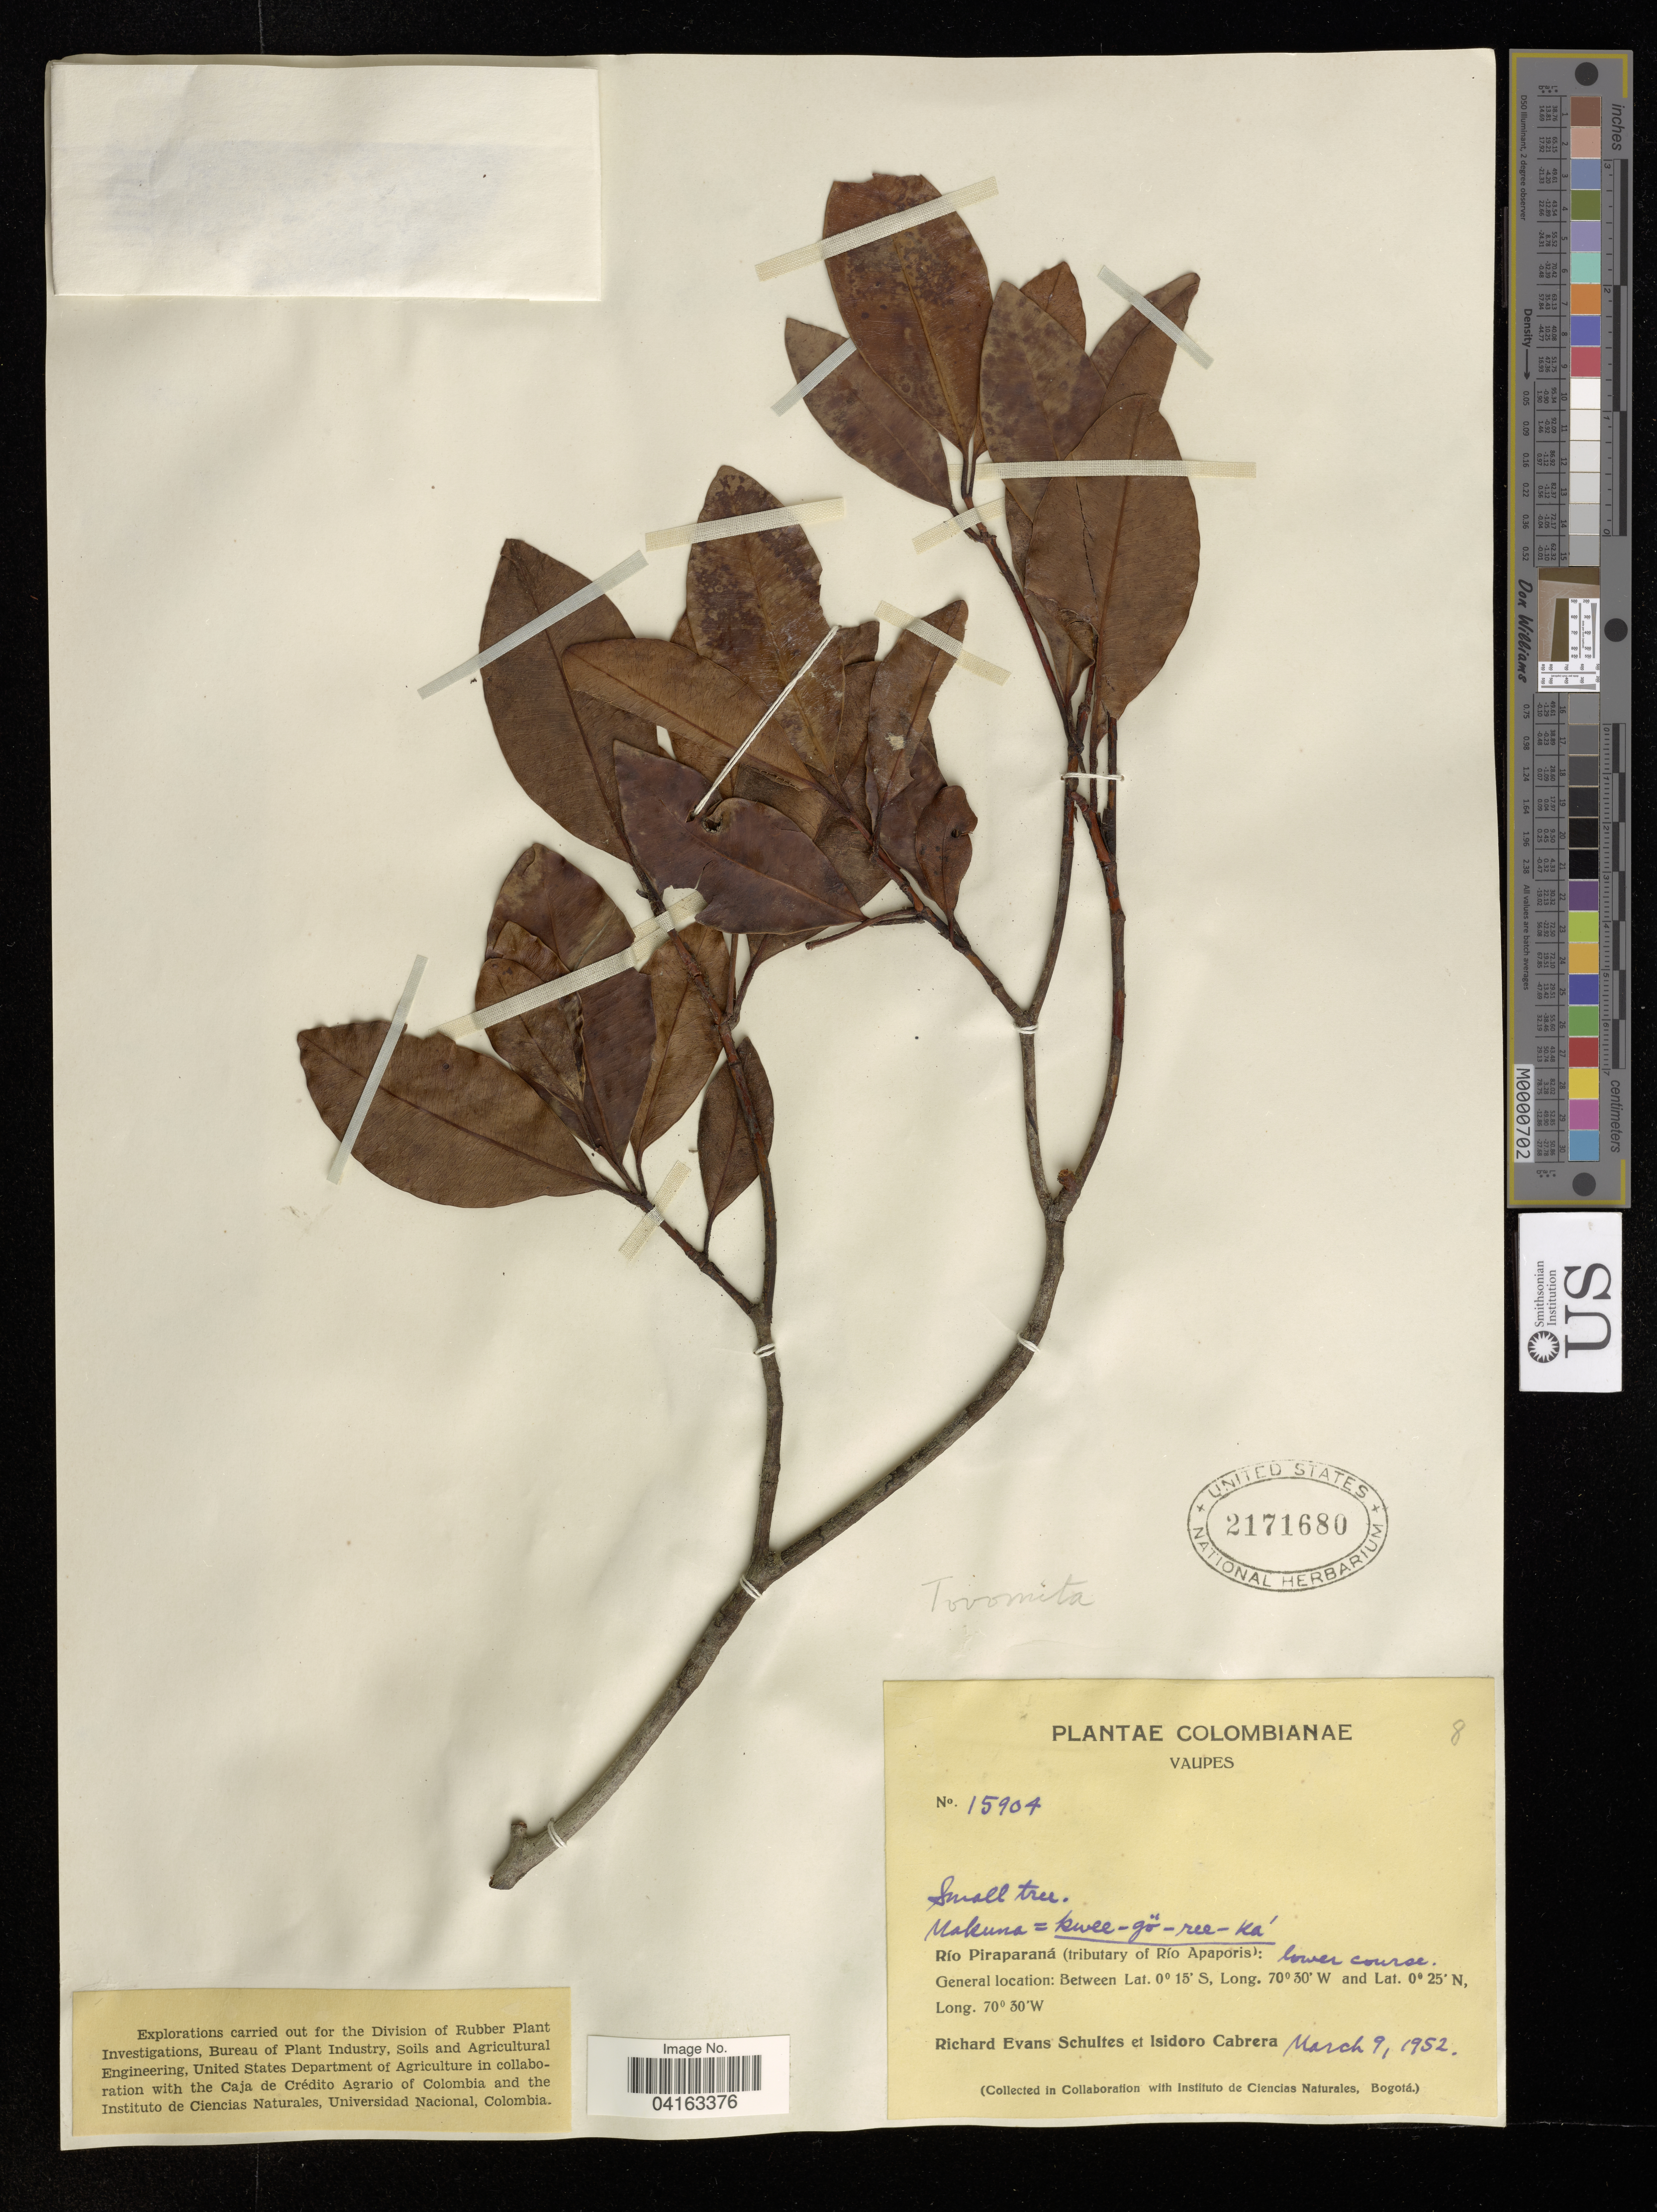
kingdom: Plantae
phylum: Tracheophyta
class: Magnoliopsida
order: Malpighiales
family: Clusiaceae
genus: Tovomita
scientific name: Tovomita sp.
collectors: R. E. Schultes & I. Cabrera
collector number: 15904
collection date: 1952-03-09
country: Colombia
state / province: Vaupés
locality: Río Piraparaná (tributary of Río Apaporis): lower course.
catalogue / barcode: US 2171680